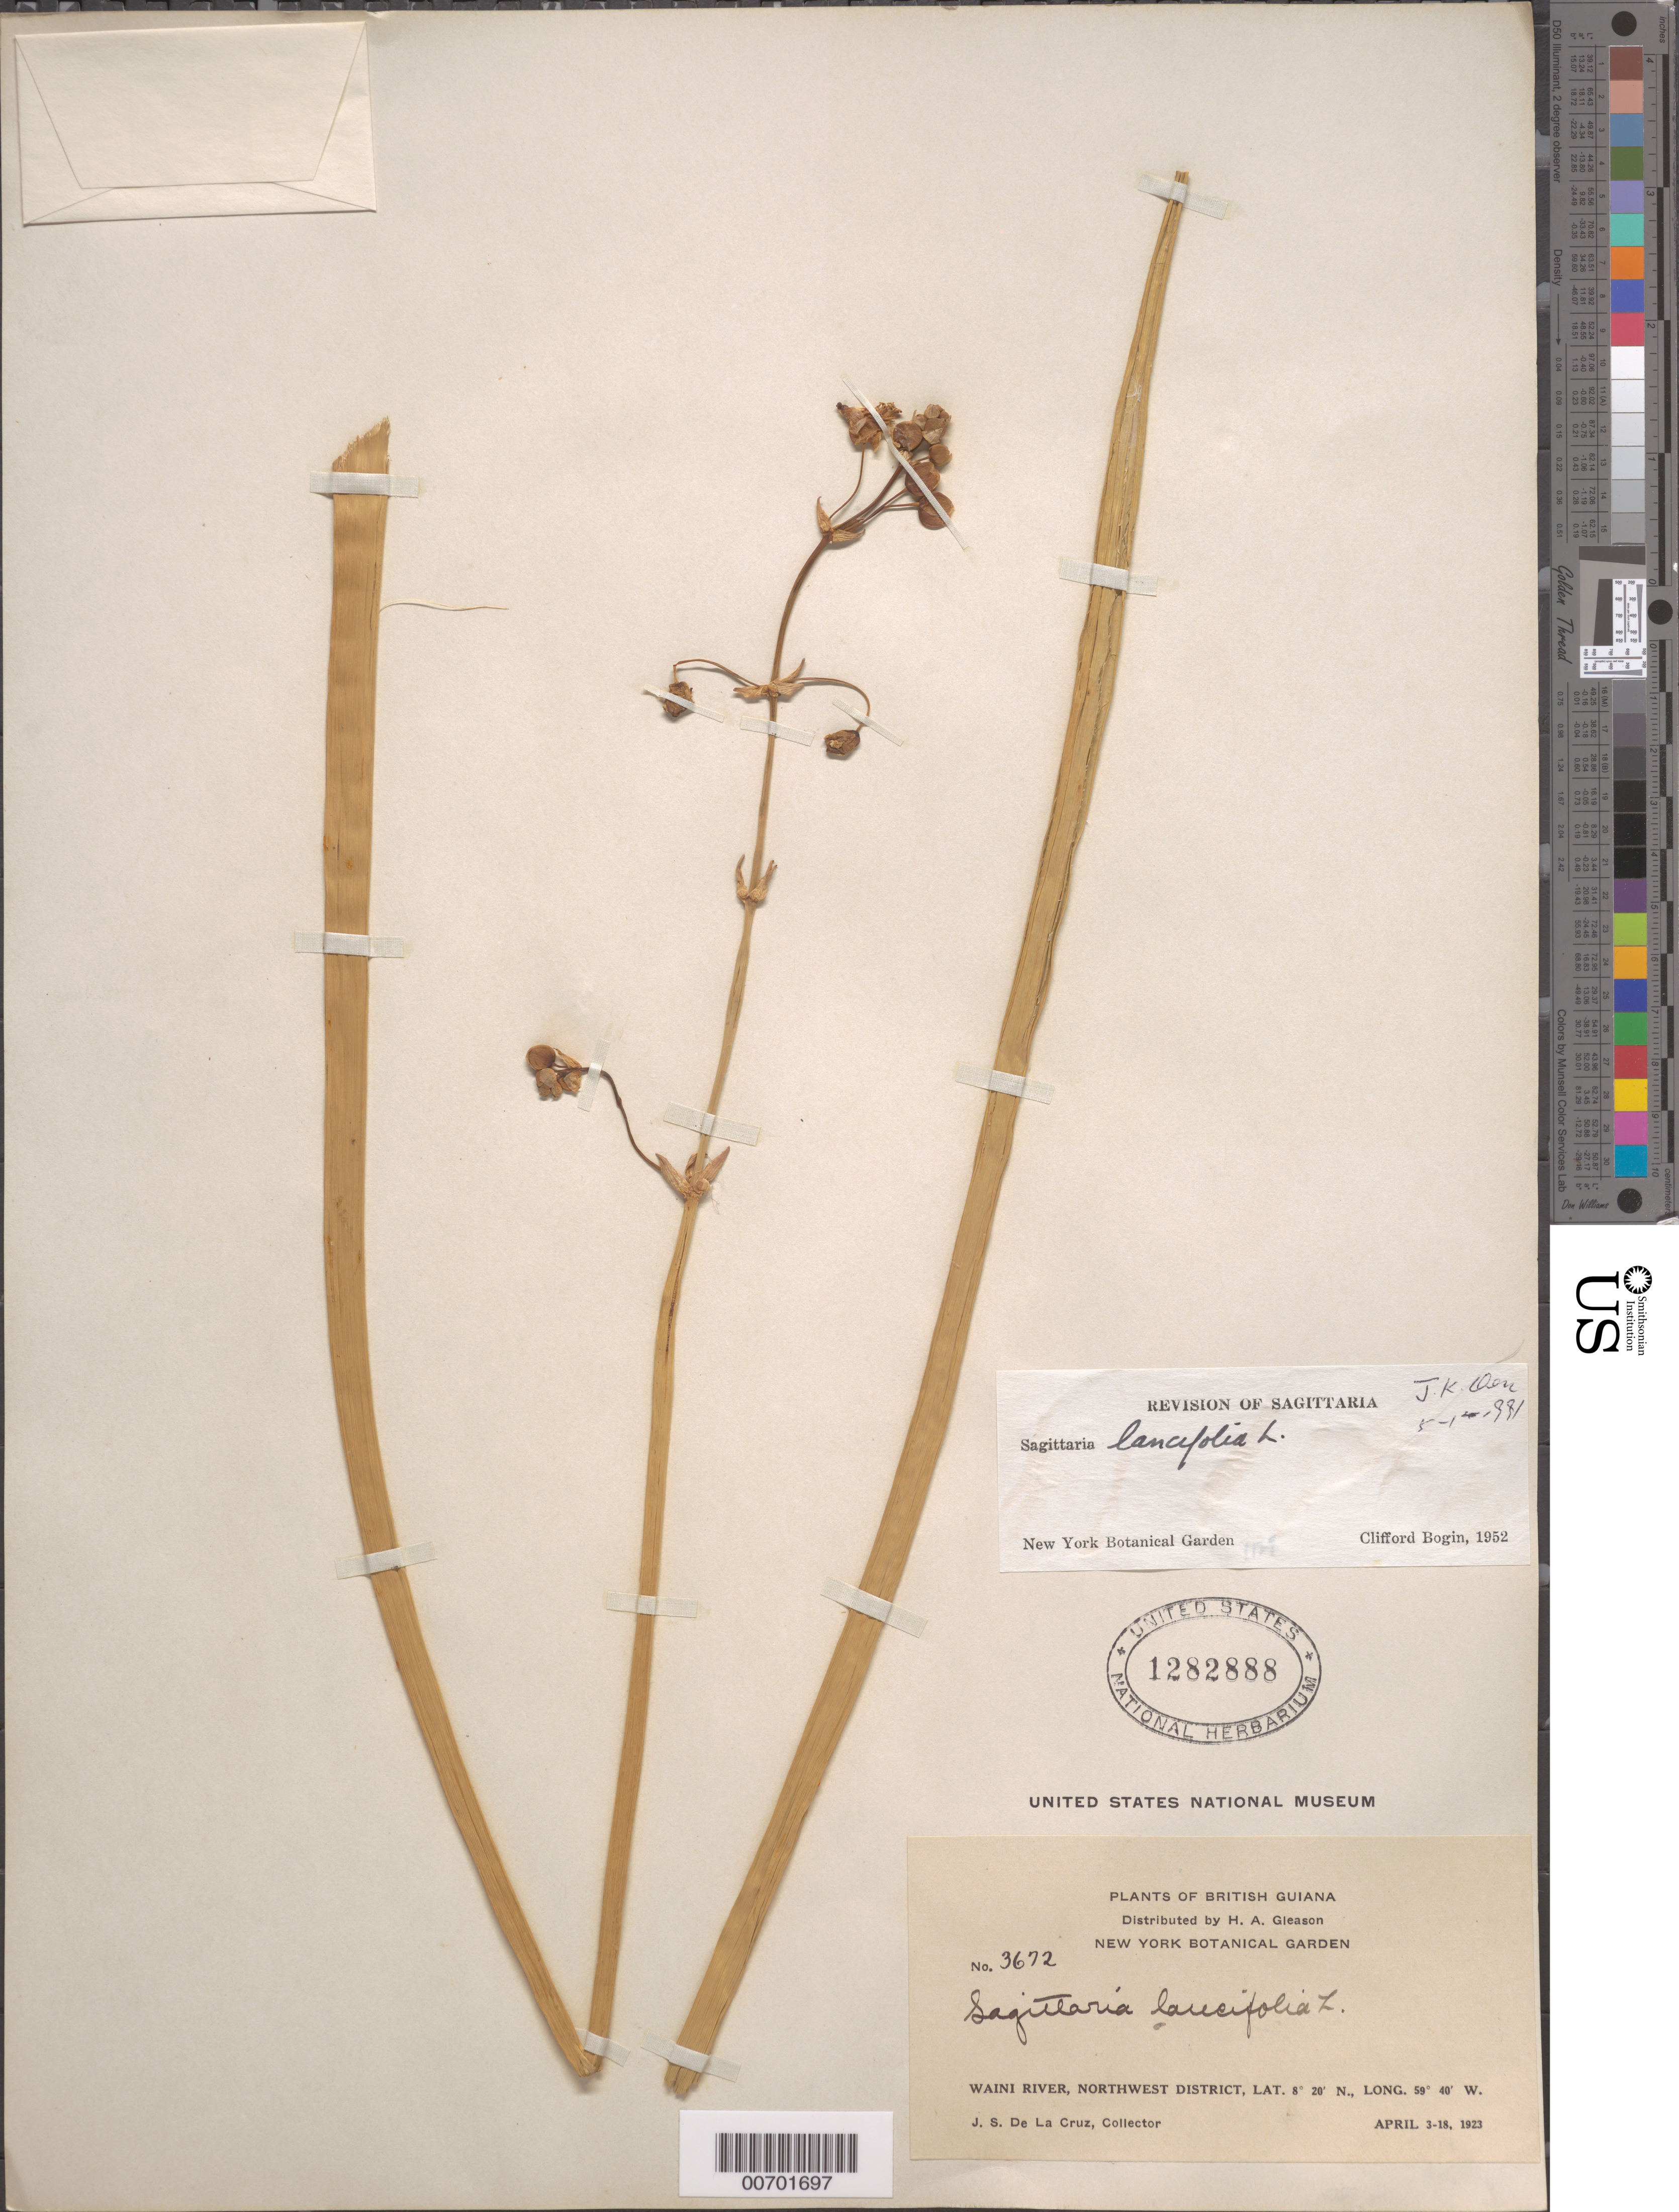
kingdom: Plantae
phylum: Tracheophyta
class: Liliopsida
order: Alismatales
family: Alismataceae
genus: Sagittaria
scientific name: Sagittaria lancifolia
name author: L.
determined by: Bogin, C.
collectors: J. S. de la Cruz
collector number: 3672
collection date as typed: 3-Apr-23 to 18-Apr-23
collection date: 1923-04-03/1923-04-18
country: Guyana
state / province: Barima-Waini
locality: Waini R., NW District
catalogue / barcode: US 1282888